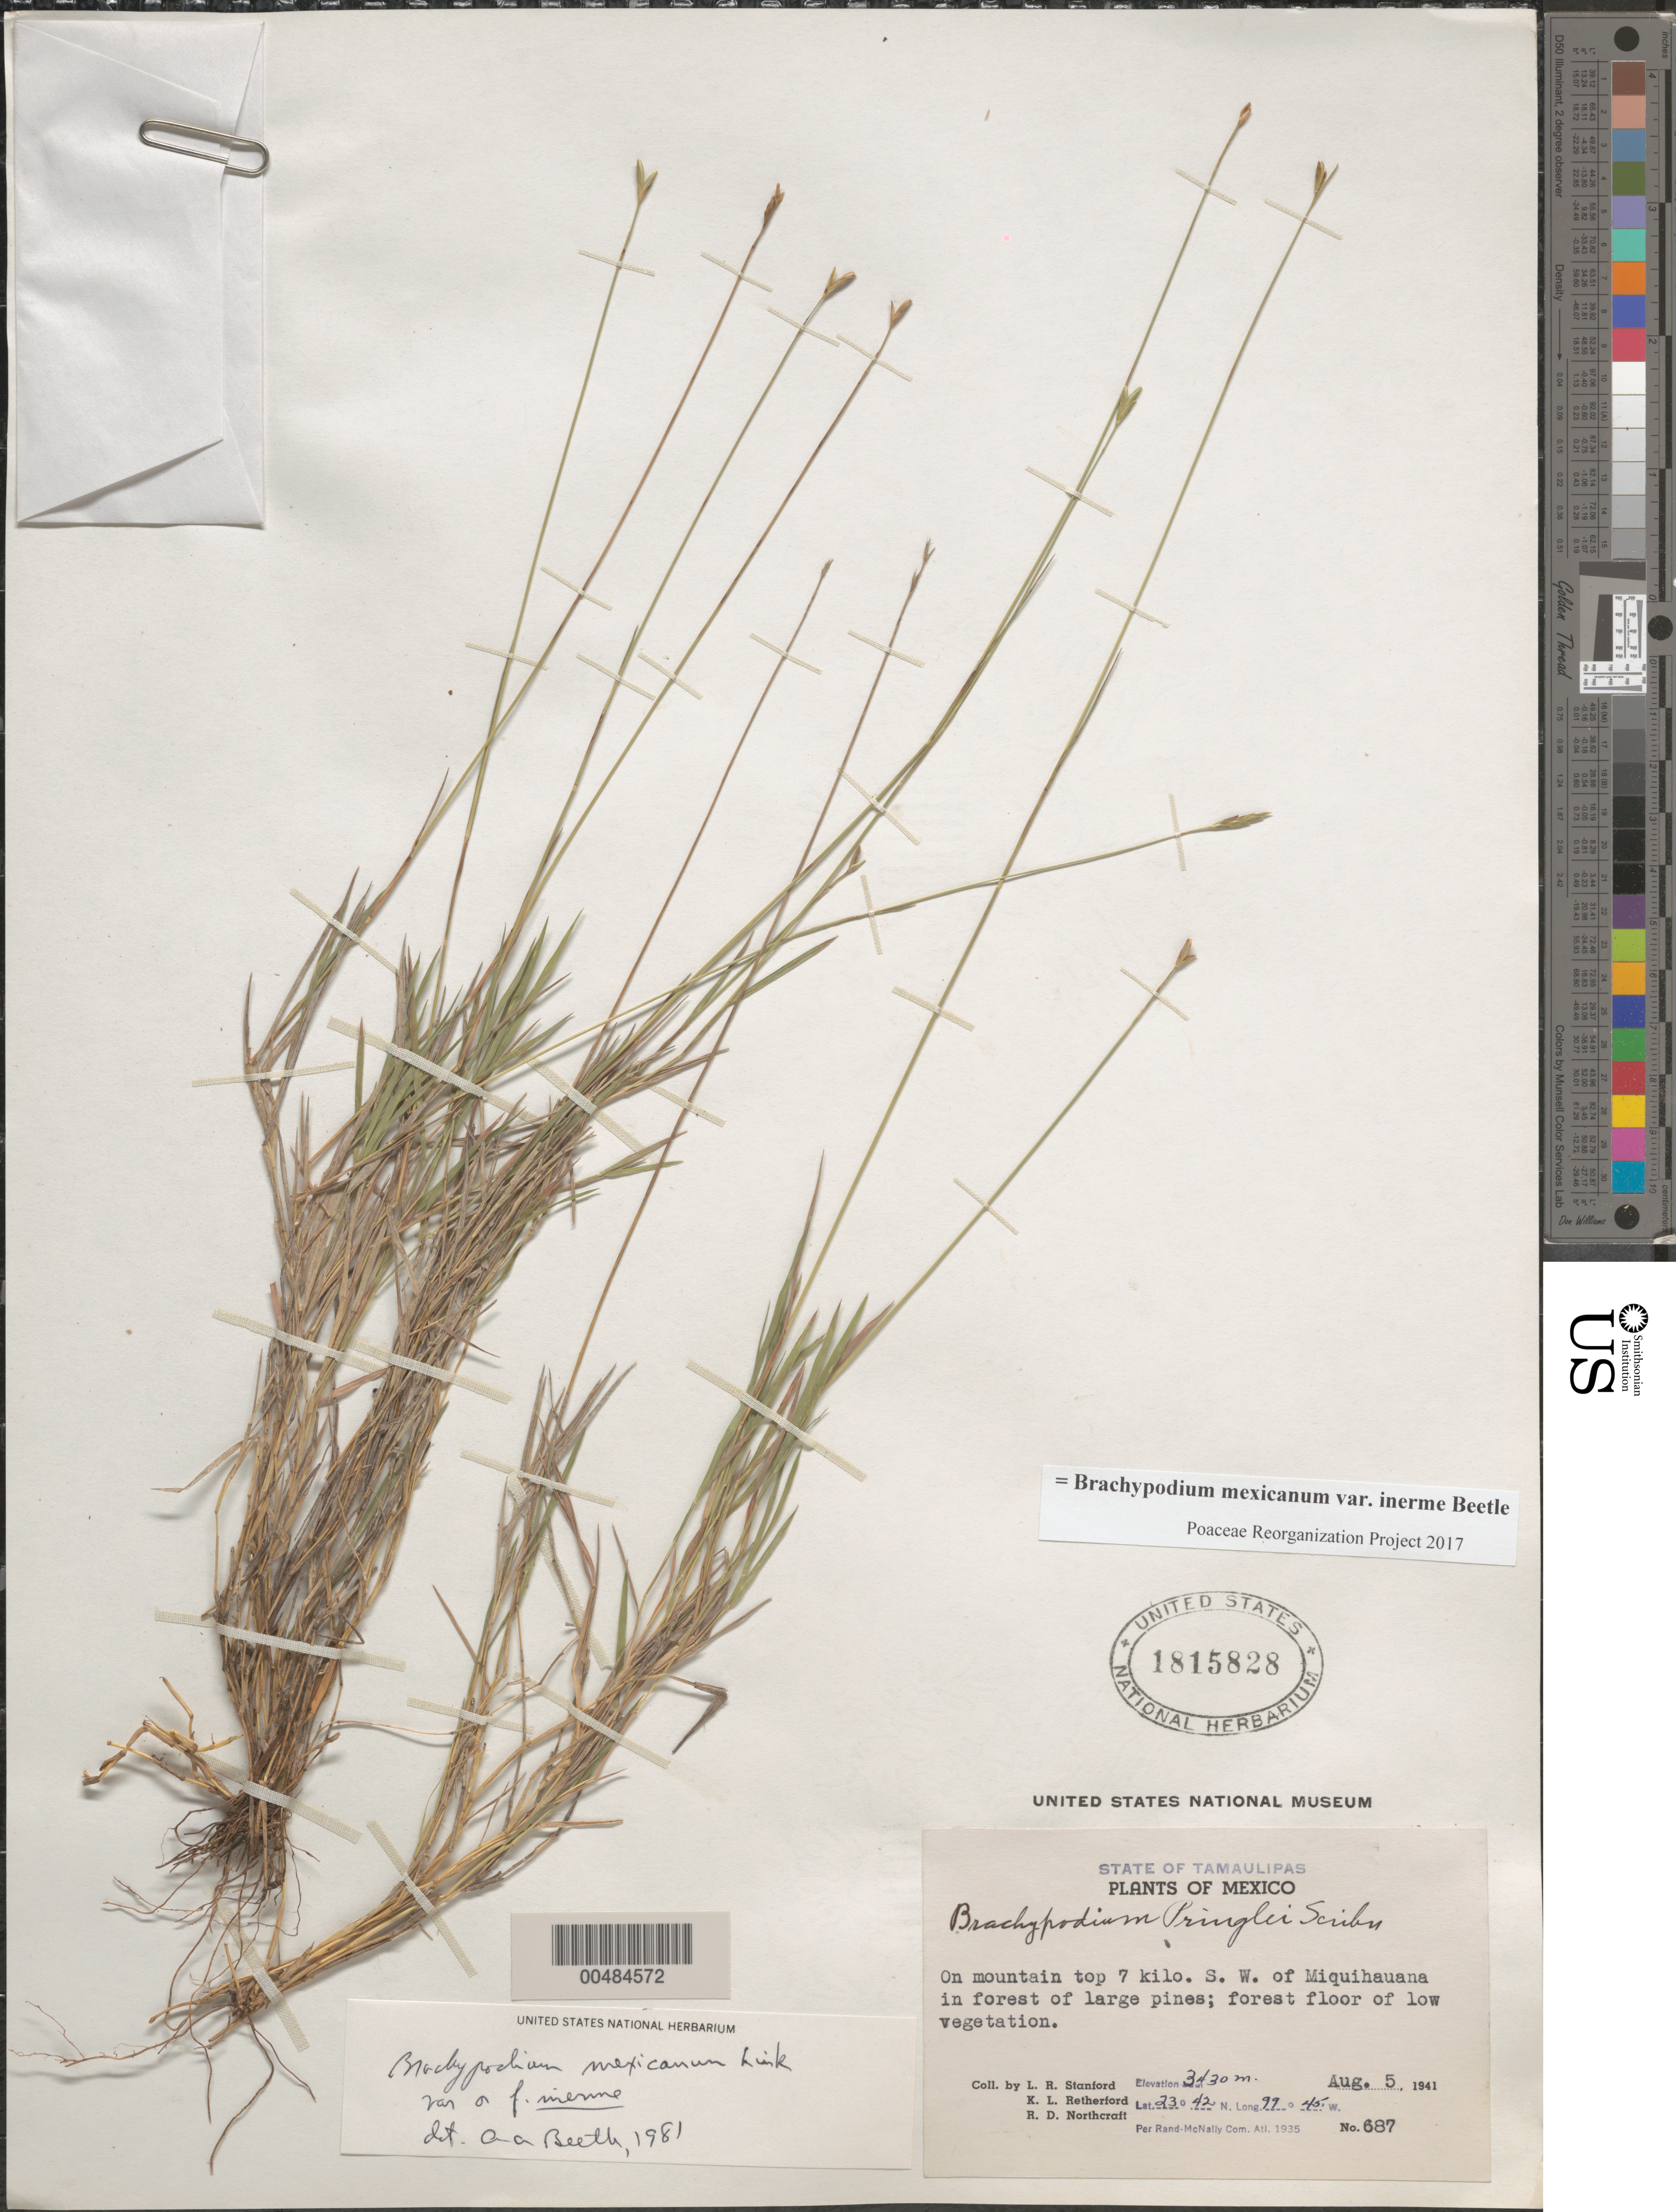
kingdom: Plantae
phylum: Tracheophyta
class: Liliopsida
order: Poales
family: Poaceae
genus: Brachypodium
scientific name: Brachypodium mexicanum var. inerme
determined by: Beetle, Alan A.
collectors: L. R. Stanford, K. Retherford & R. Northcraft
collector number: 687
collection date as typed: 5 Aug 1941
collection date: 1941-08-05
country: Mexico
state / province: Tamaulipas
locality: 7 km SW of Miquihauana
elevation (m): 3430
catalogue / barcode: US 1815828